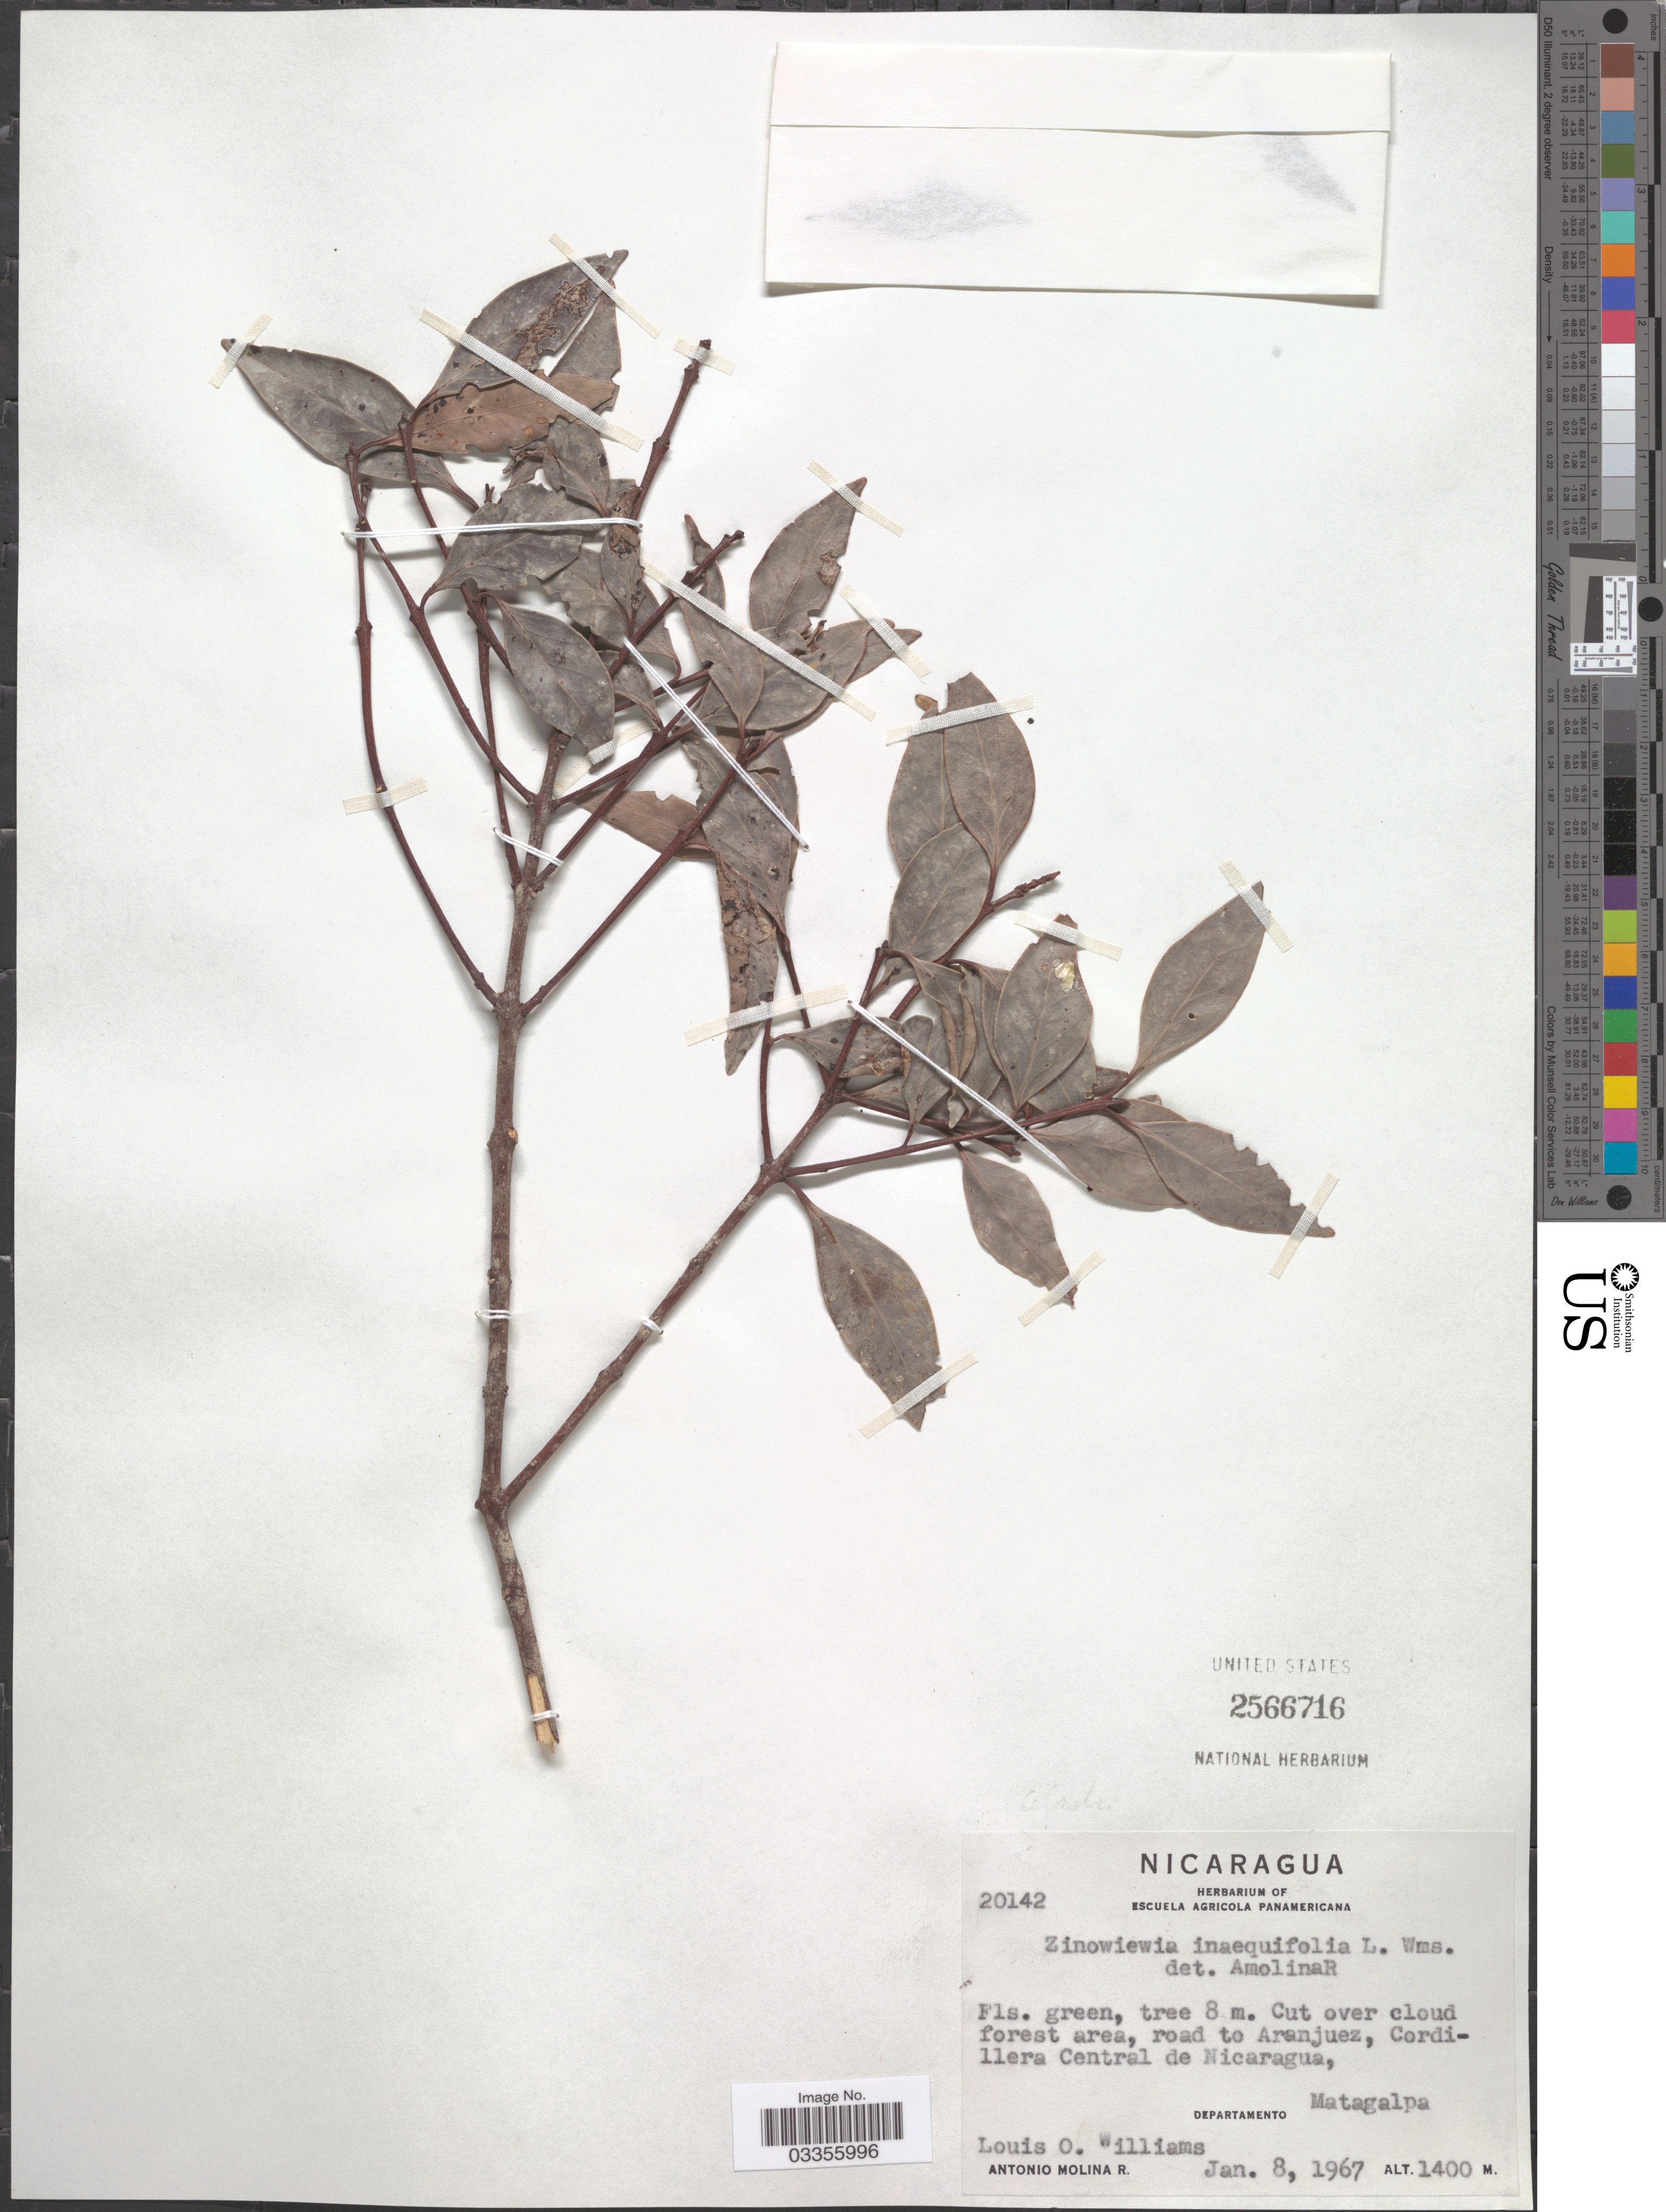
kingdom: Plantae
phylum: Tracheophyta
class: Magnoliopsida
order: Celastrales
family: Celastraceae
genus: Zinowiewia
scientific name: Zinowiewia concinna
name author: Lundell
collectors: L. O. Williams & A. Molina R.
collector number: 20142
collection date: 1967-01-08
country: Nicaragua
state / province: Matagalpa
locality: Cut over cloud forest area, road to Aranjuez, Cordillera Central de Nicaragua, Departamento Matagalpa.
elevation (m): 1400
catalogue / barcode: US 2566716